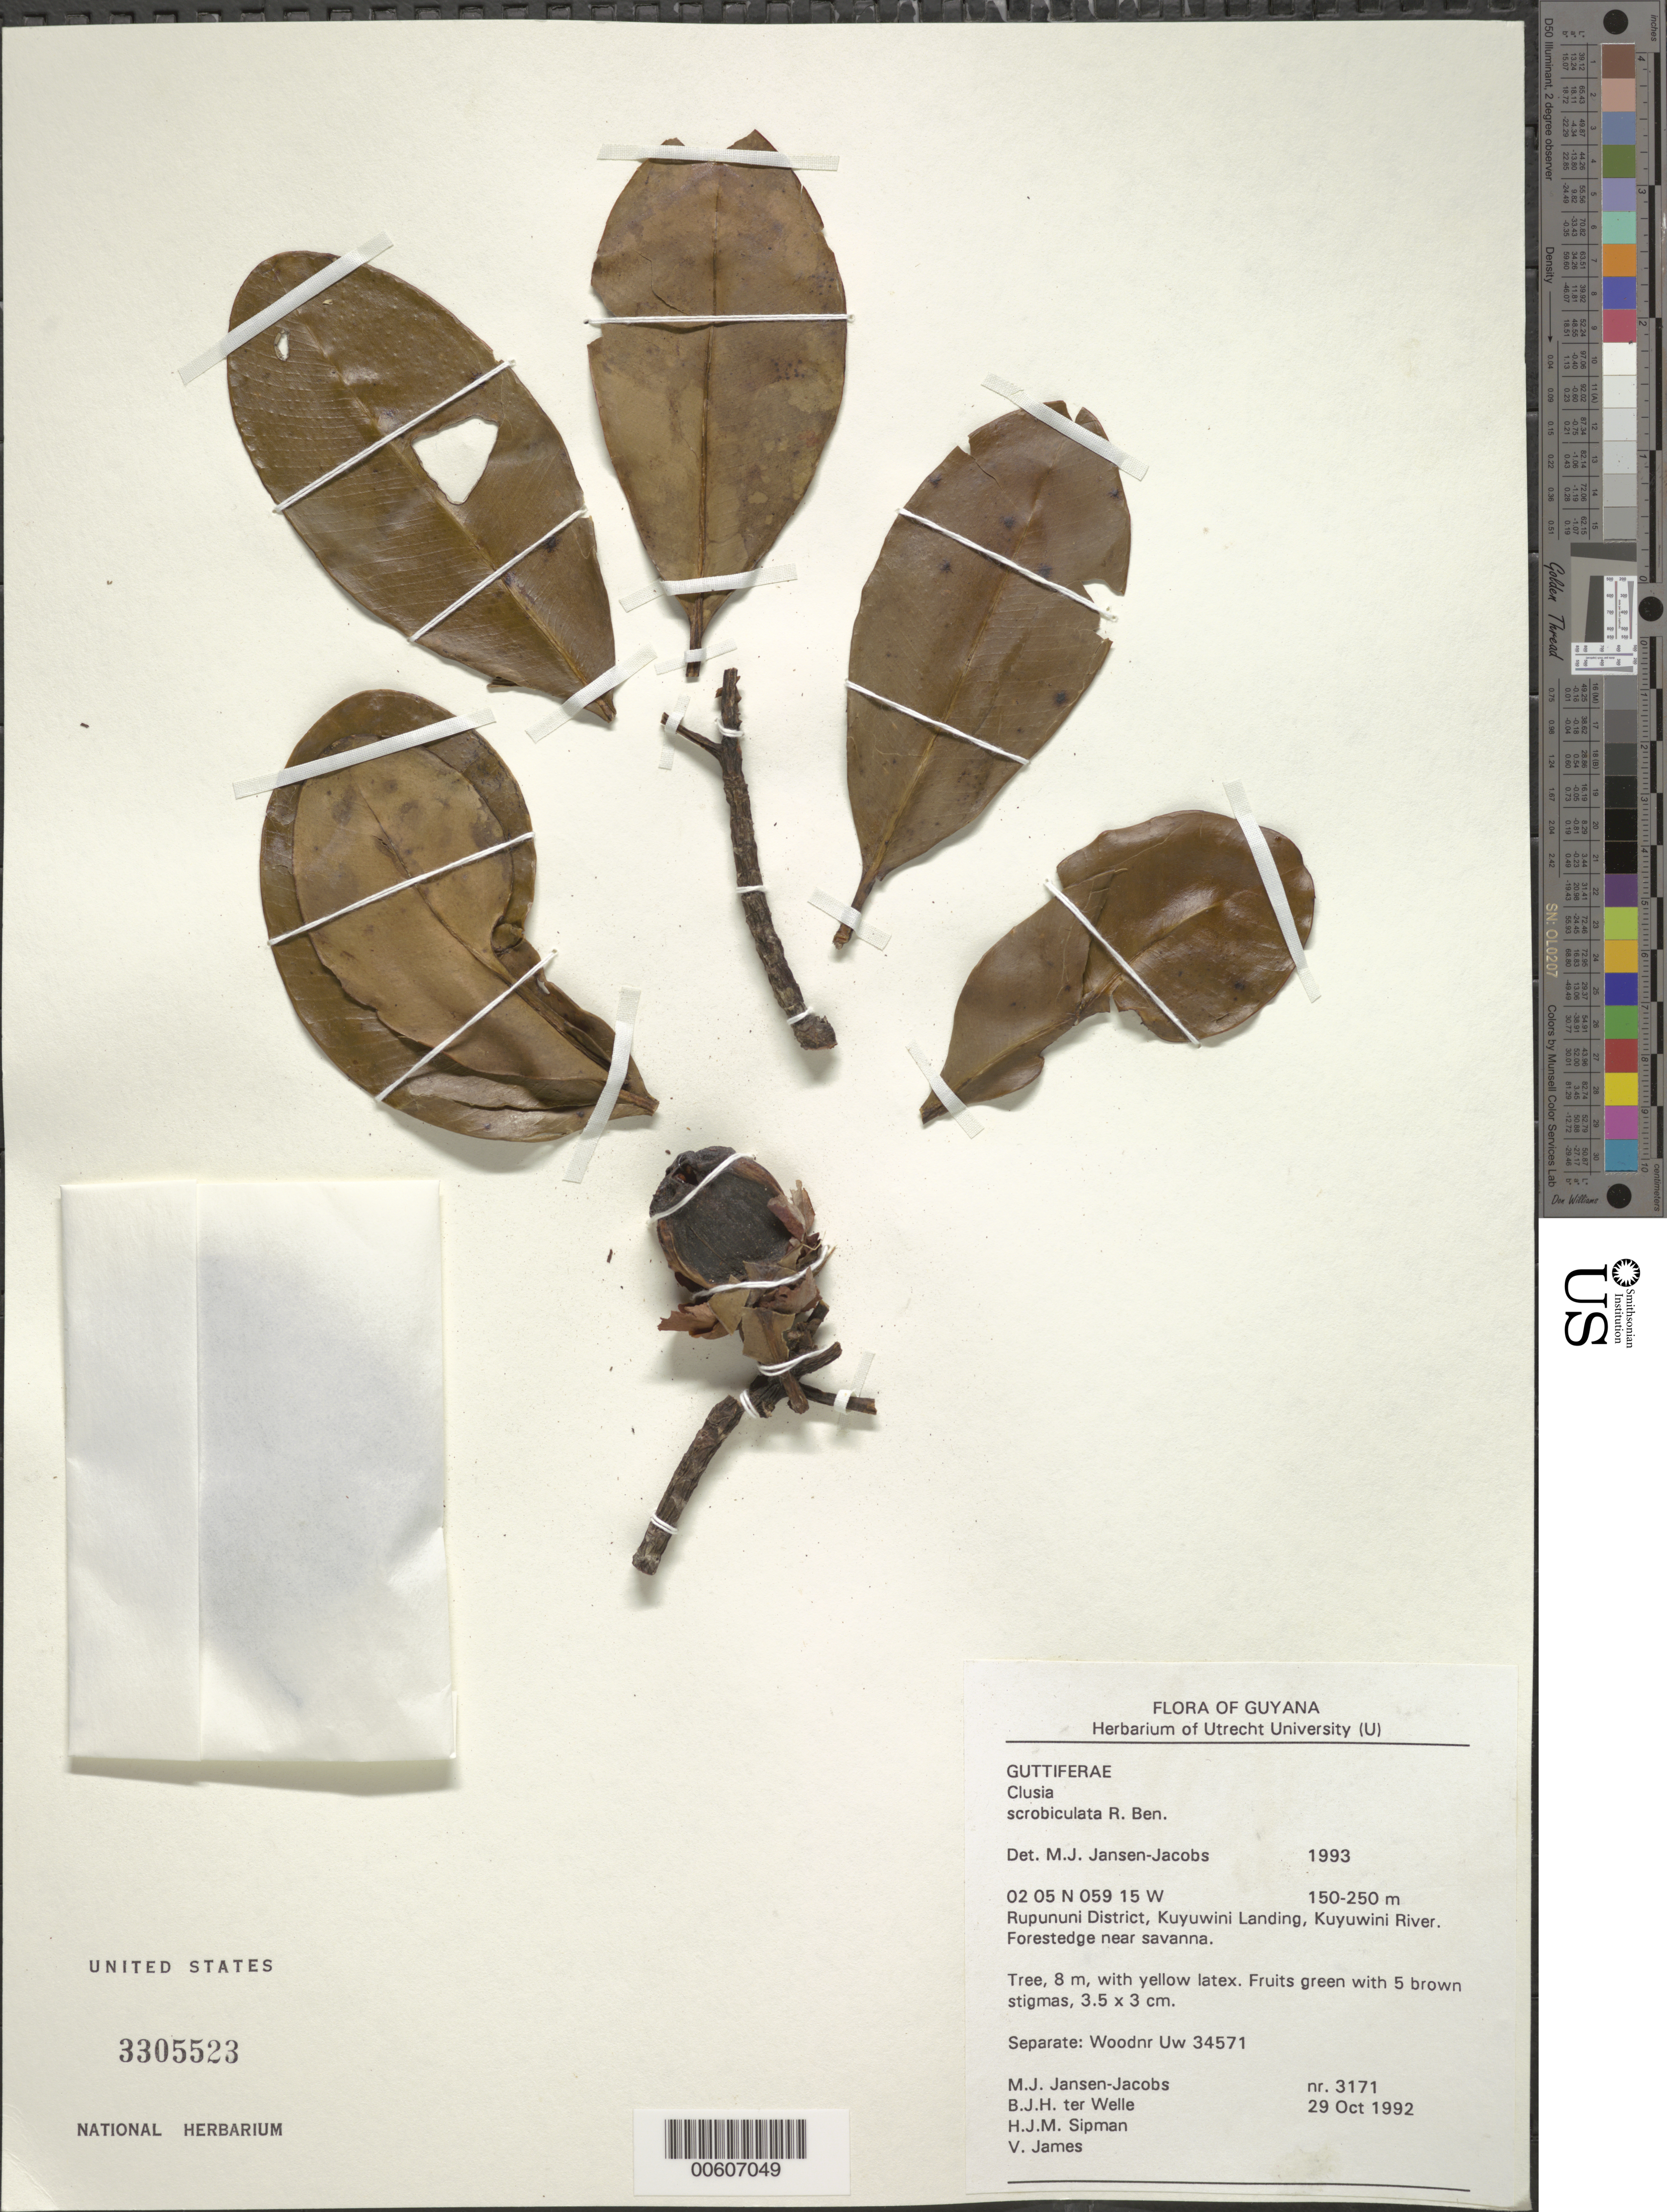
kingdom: Plantae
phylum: Tracheophyta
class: Magnoliopsida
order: Malpighiales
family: Clusiaceae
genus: Clusia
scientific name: Clusia scrobiculata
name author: Benoist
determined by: Jansen-Jacobs, M. J., (U), Nationaal Herbarium Nederland, Utrecht University branch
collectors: M. J. Jansen-Jacobs, B. Welle, H. J. M. Sipman & V. James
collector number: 3171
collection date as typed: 29-Oct-92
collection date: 1992-10-29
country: Guyana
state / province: U. Takutu-U. Essequibo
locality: Kuyuwini Landing, Kuyuwini River, Rupununi District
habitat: Forest edge near savanna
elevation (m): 150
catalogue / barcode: US 3305523